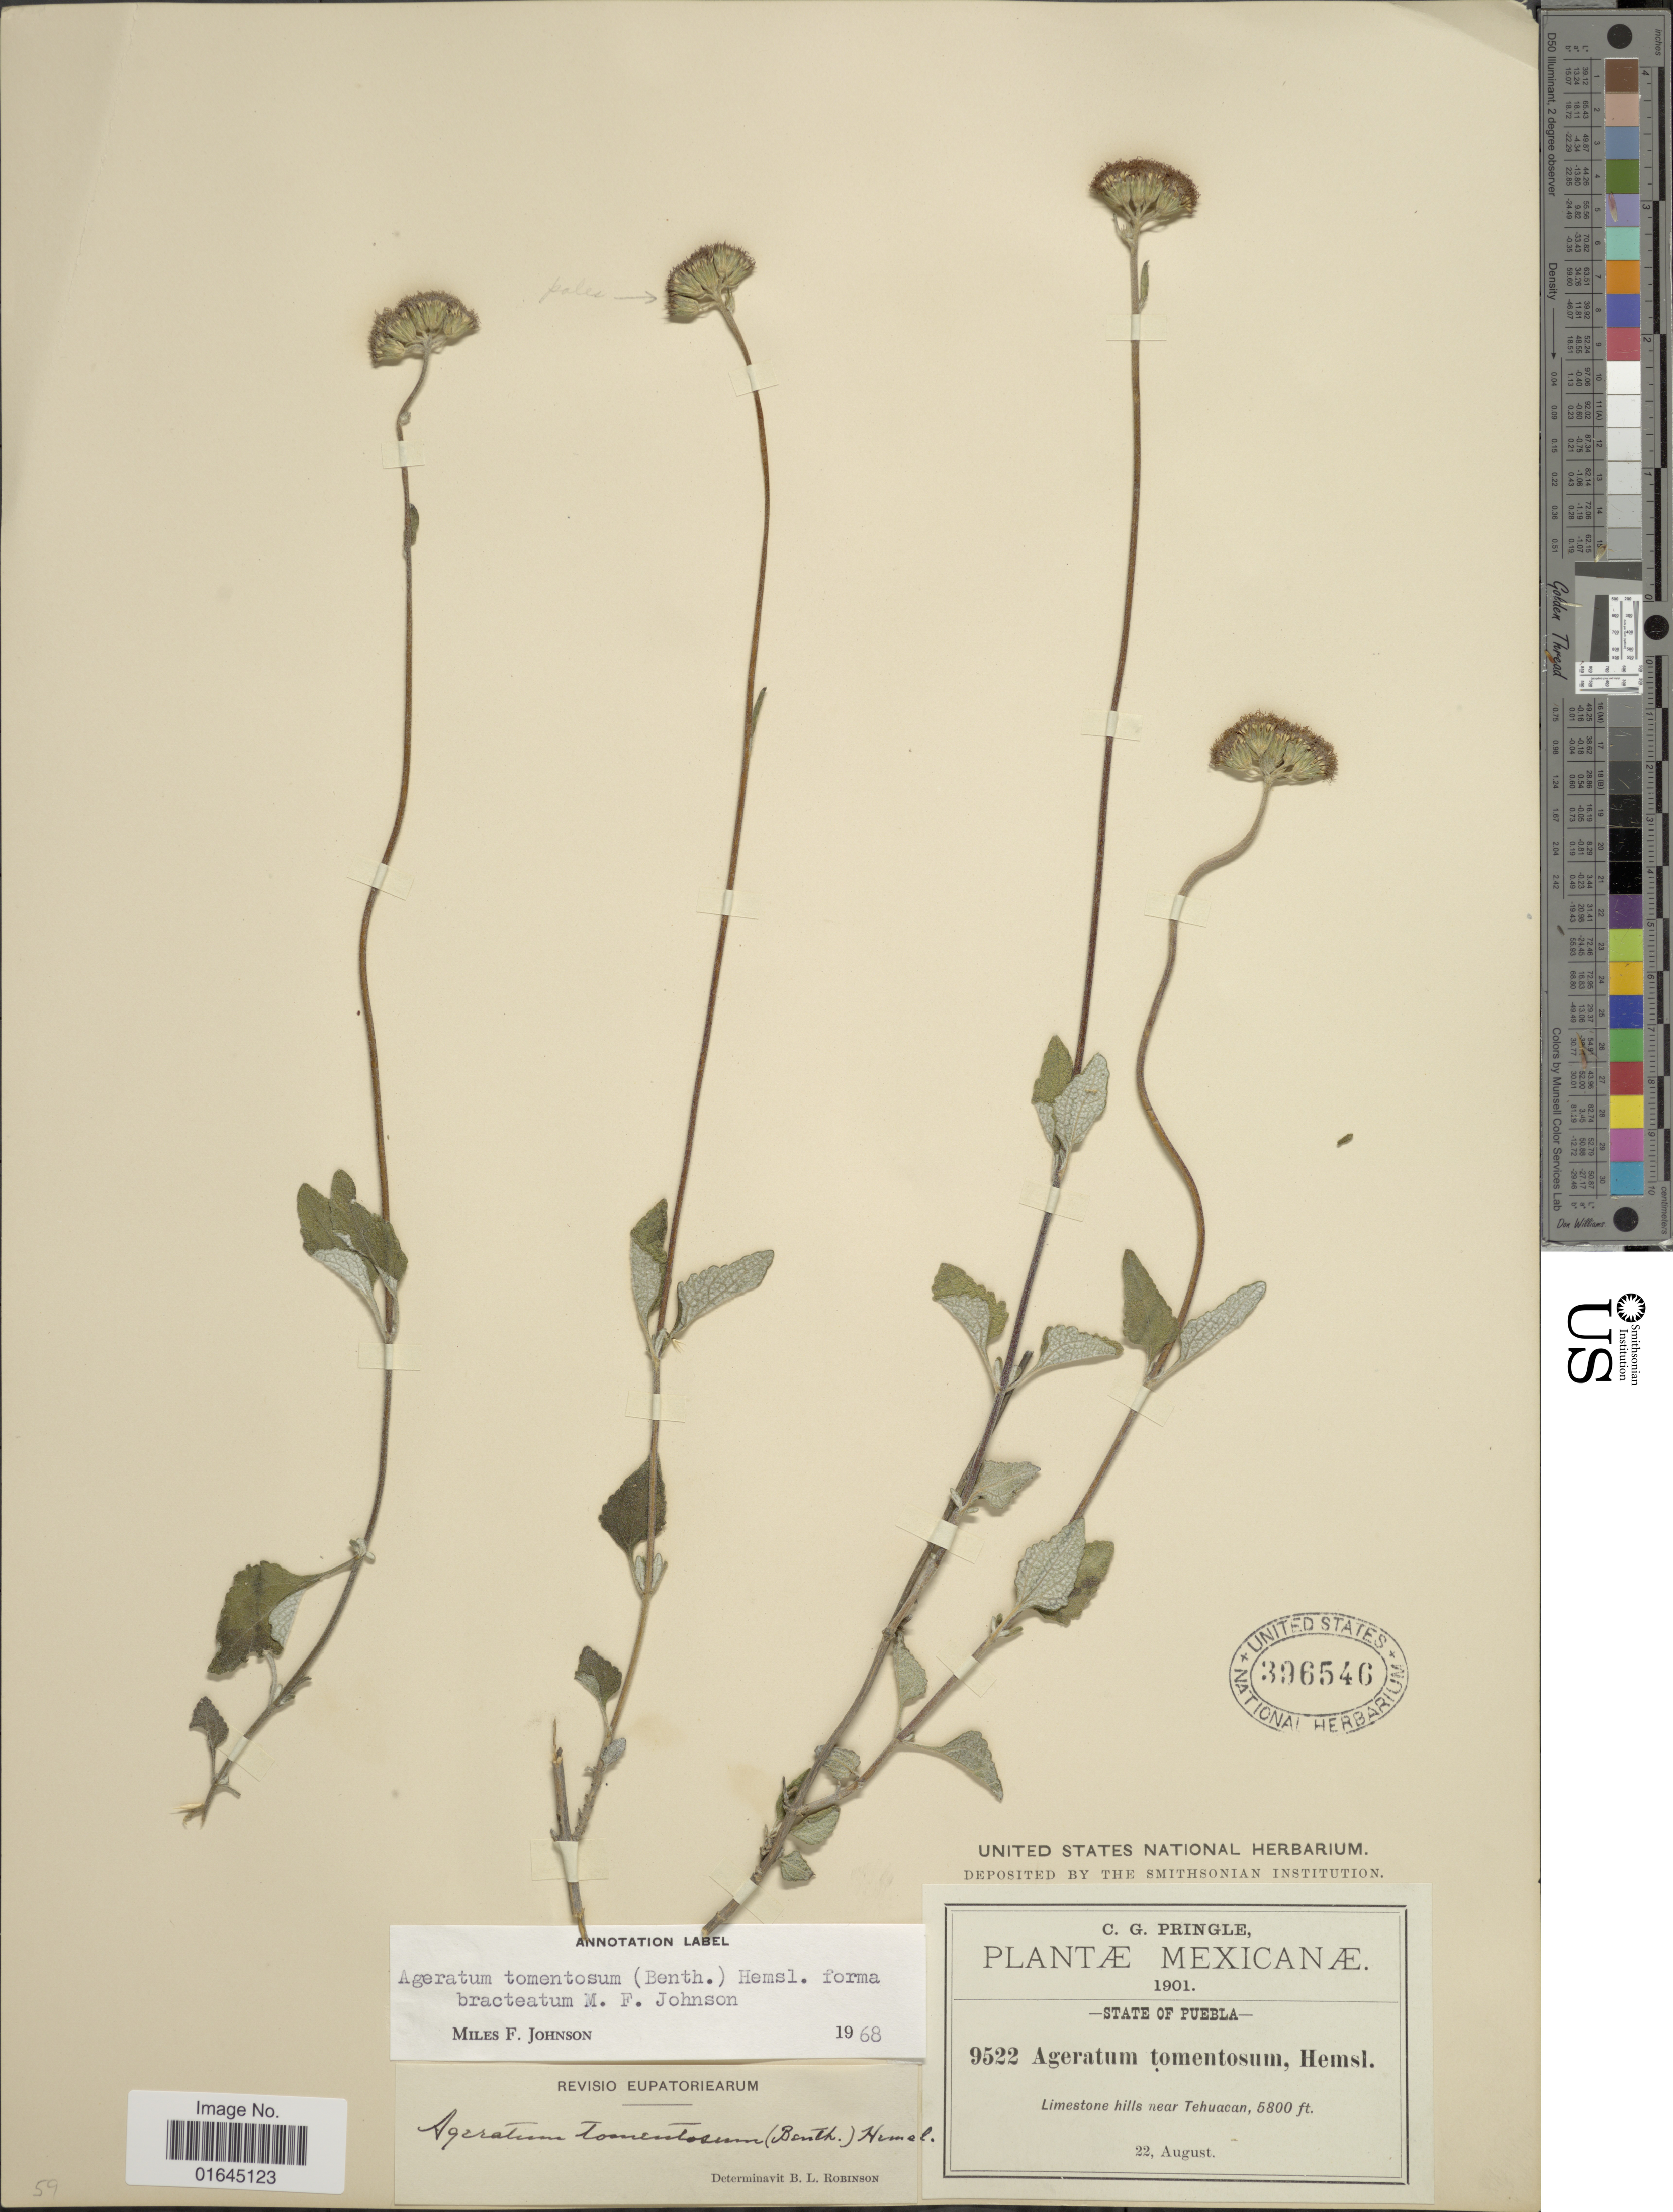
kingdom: Plantae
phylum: Tracheophyta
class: Magnoliopsida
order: Asterales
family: Asteraceae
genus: Ageratum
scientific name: Ageratum tehuacanum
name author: R.M. King & H. Rob.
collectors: C. G. Pringle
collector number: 9522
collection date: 1901-08-22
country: Mexico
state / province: Puebla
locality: Limestone hills near Tehuacan.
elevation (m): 1768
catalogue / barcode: US 396546